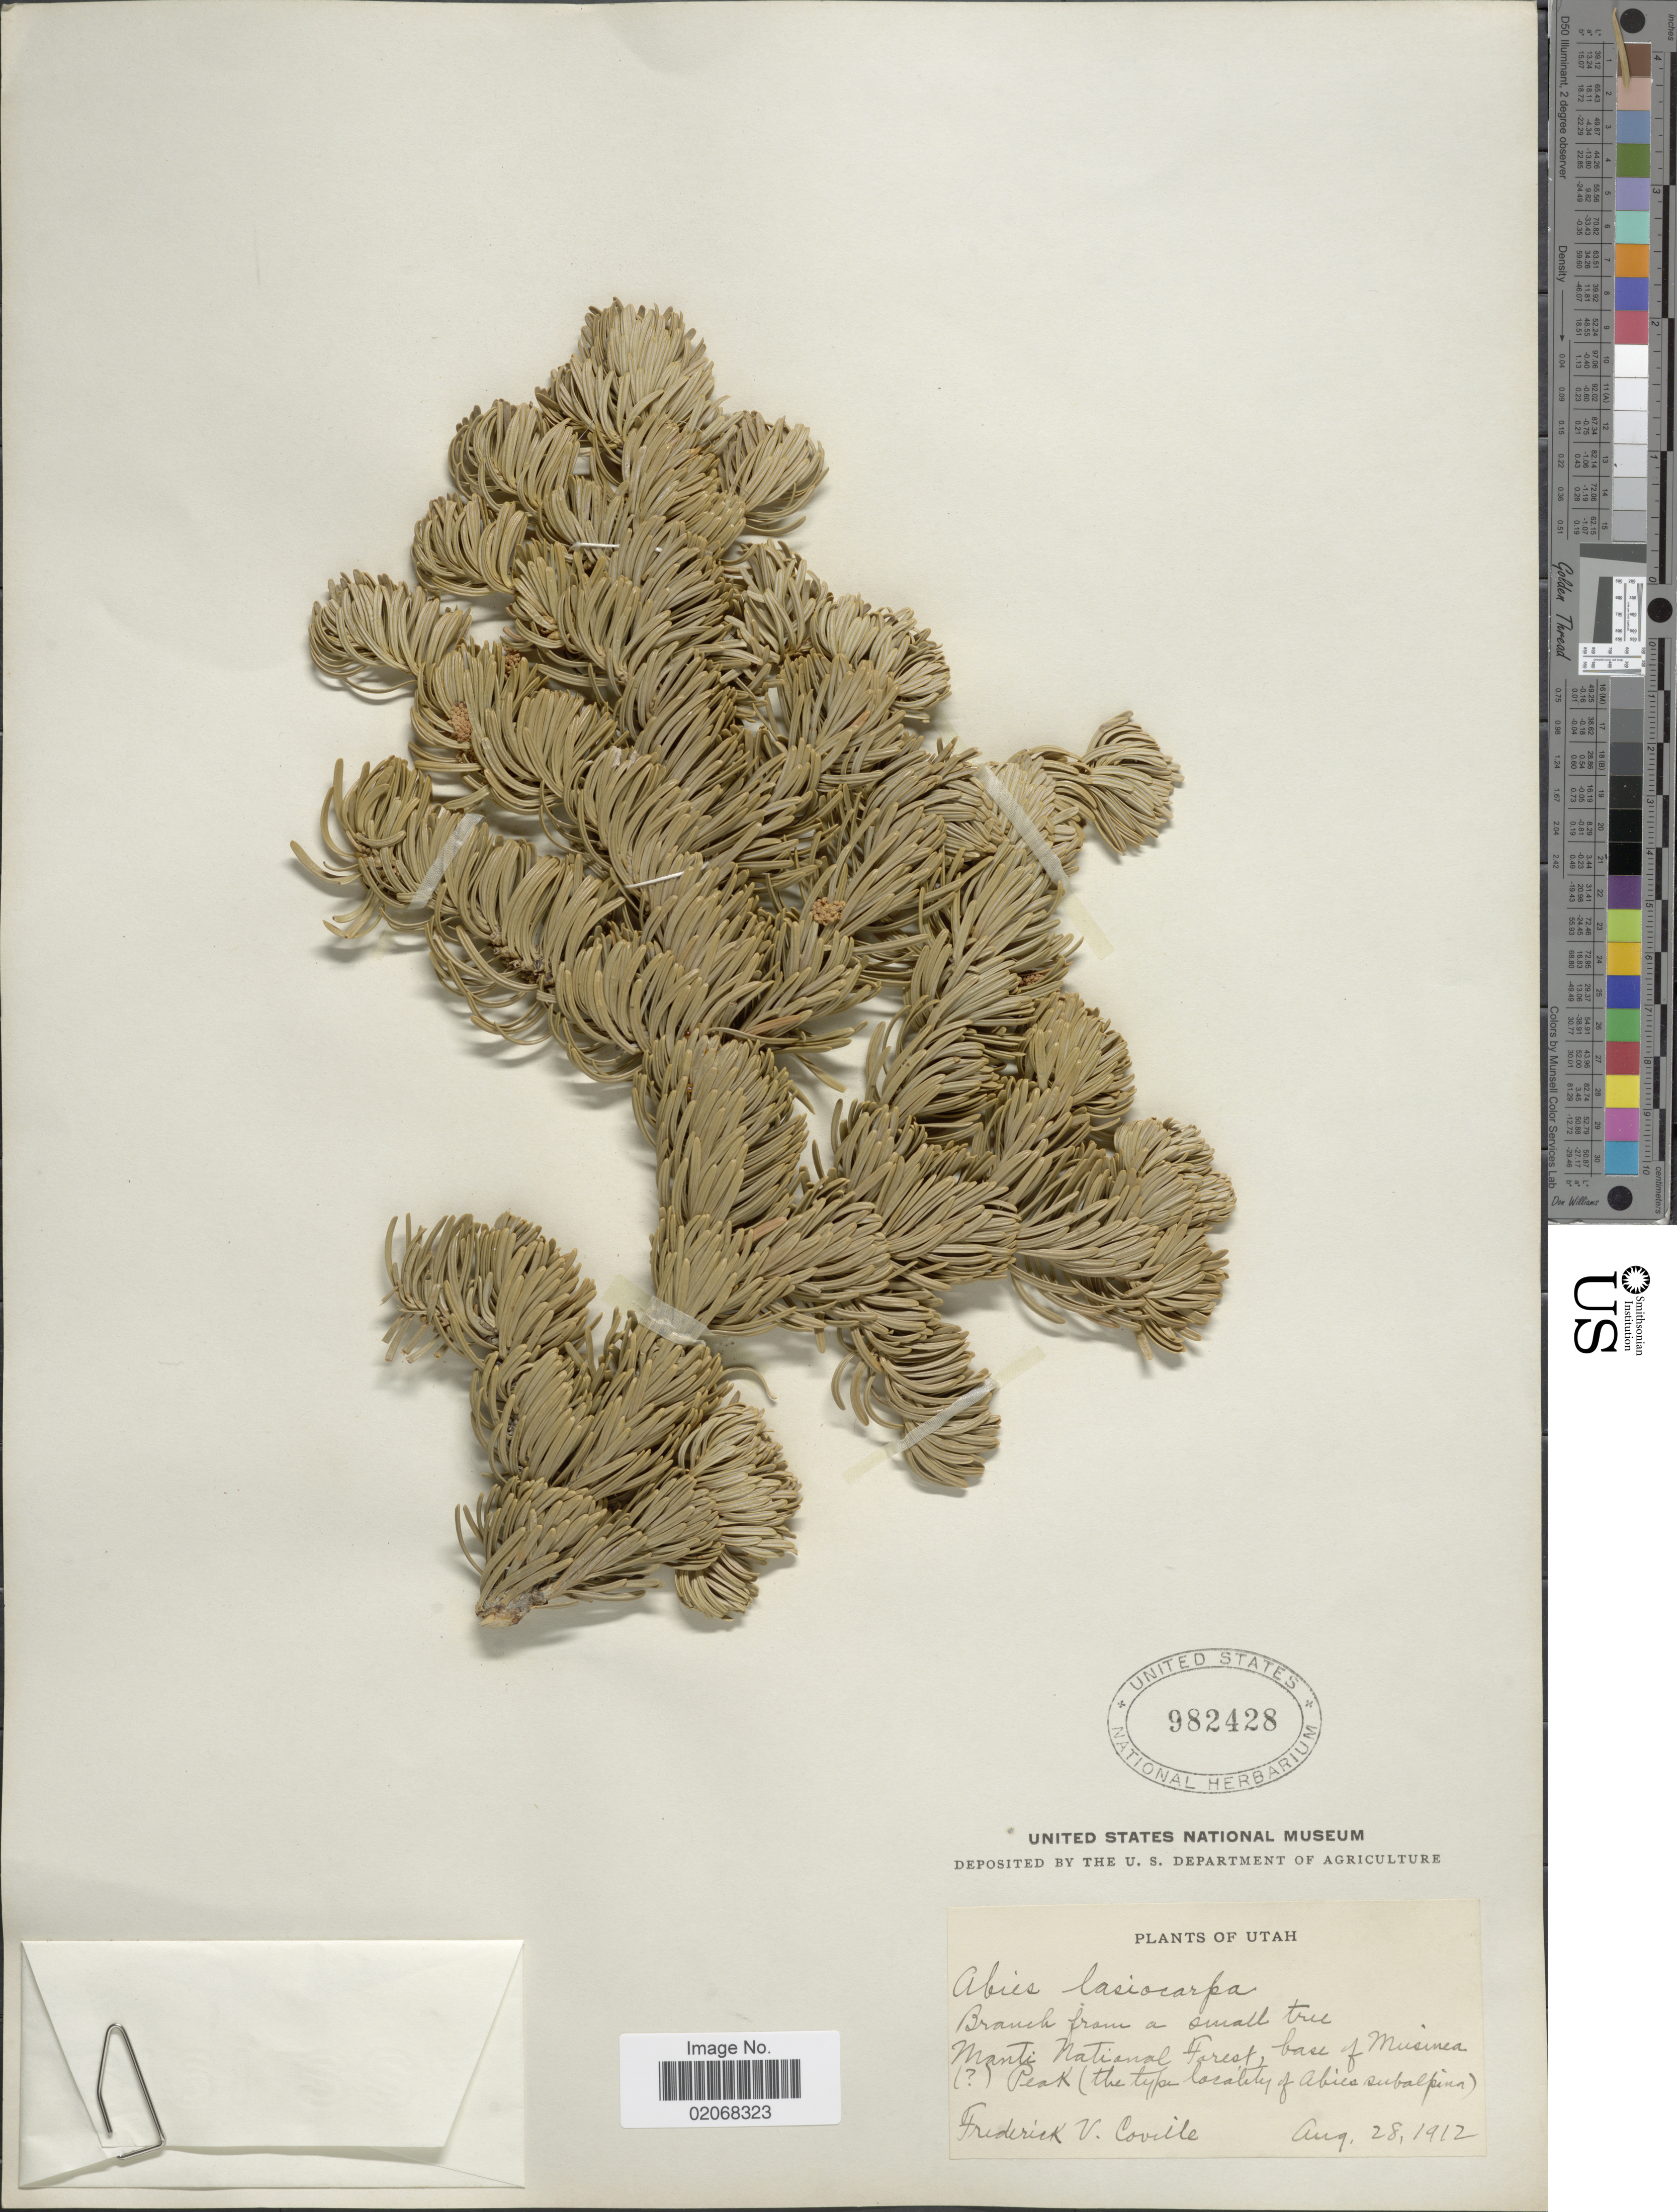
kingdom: Plantae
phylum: Tracheophyta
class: Pinopsida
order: Pinales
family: Pinaceae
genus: Abies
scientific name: Abies lasiocarpa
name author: (Hook.) Nutt.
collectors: F. V. Coville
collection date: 1912-08-28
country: United States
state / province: Utah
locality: Manti National Forest, base of Musinea ( [unsure placement]) Peak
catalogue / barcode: US 982428